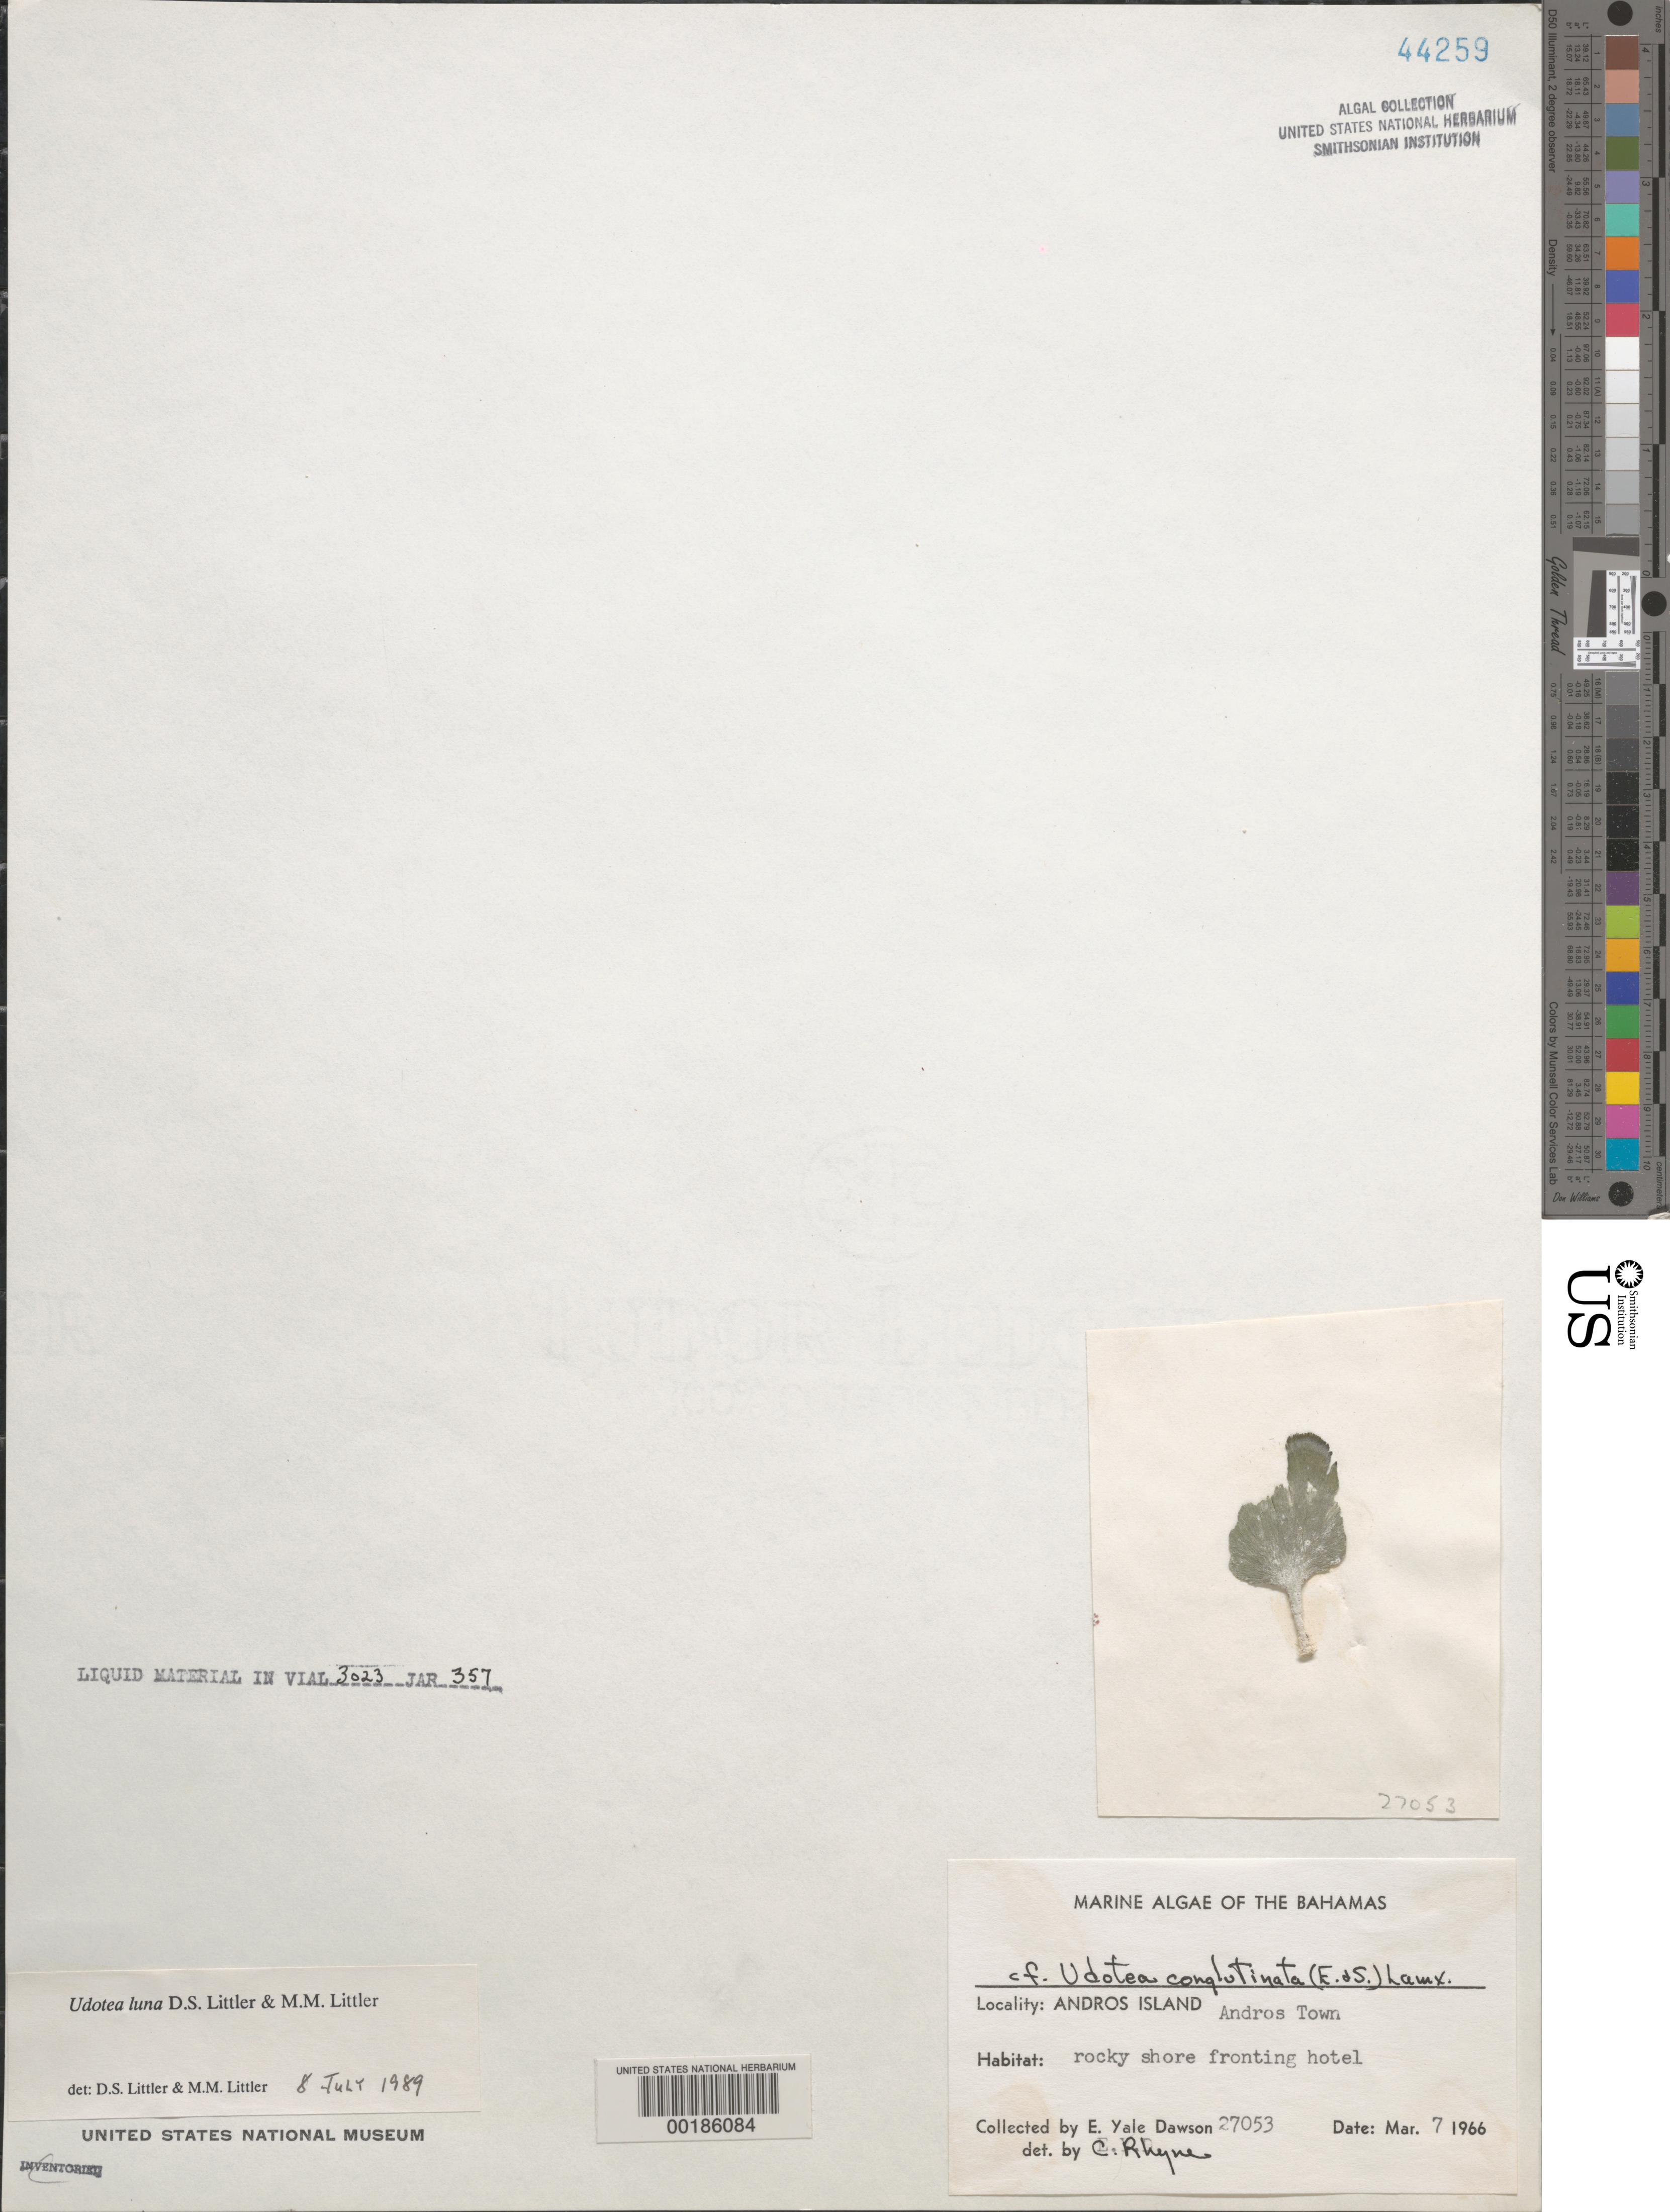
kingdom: Plantae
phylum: Chlorophyta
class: Ulvophyceae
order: Bryopsidales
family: Udoteaceae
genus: Udotea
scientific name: Udotea luna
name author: D.S. Littler & Littler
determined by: Littler, D. S.; Littler, M. M.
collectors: E. Y. Dawson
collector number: EYD 27053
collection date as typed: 07 Mar 1966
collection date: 1966-03-07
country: Bahamas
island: Andros Island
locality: Andros Town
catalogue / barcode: US 44259